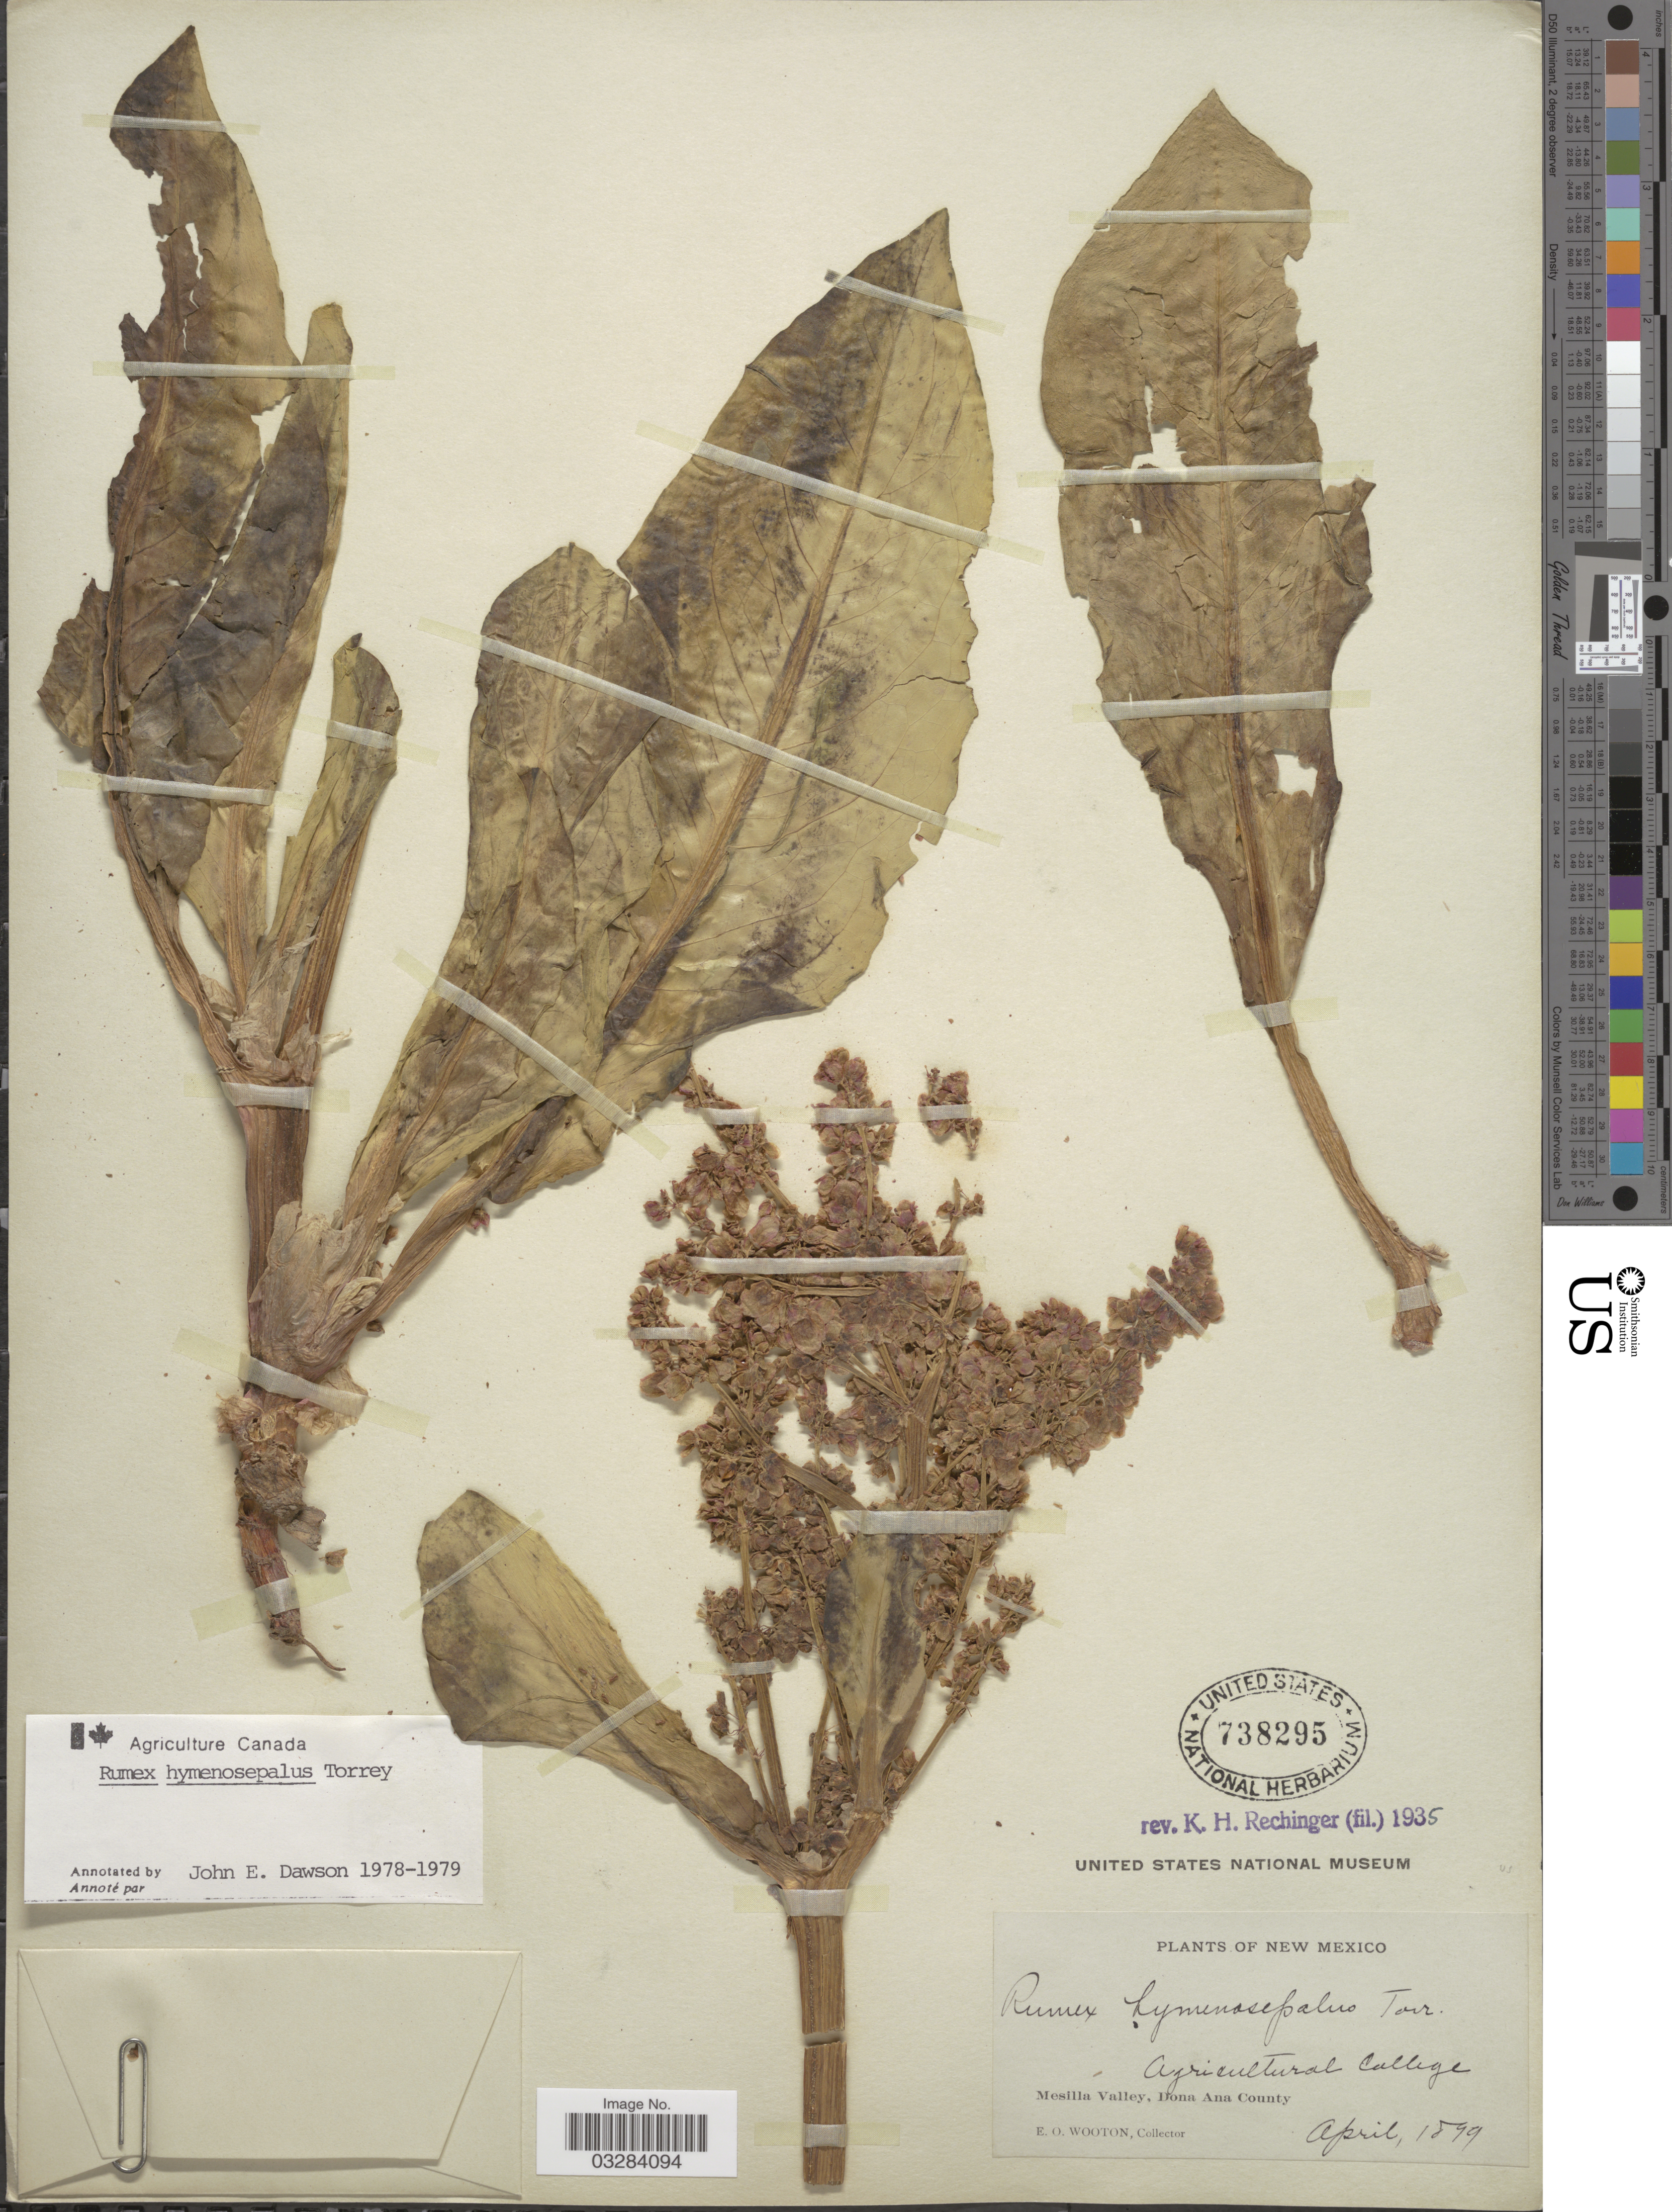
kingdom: Plantae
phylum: Tracheophyta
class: Magnoliopsida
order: Caryophyllales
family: Polygonaceae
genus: Rumex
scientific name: Rumex hymenosepalus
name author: Torr.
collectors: E. O. Wooton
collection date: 1899-04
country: United States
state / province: New Mexico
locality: Agricultural College. Mesilla Valley, Dona Ana County.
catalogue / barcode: US 738295